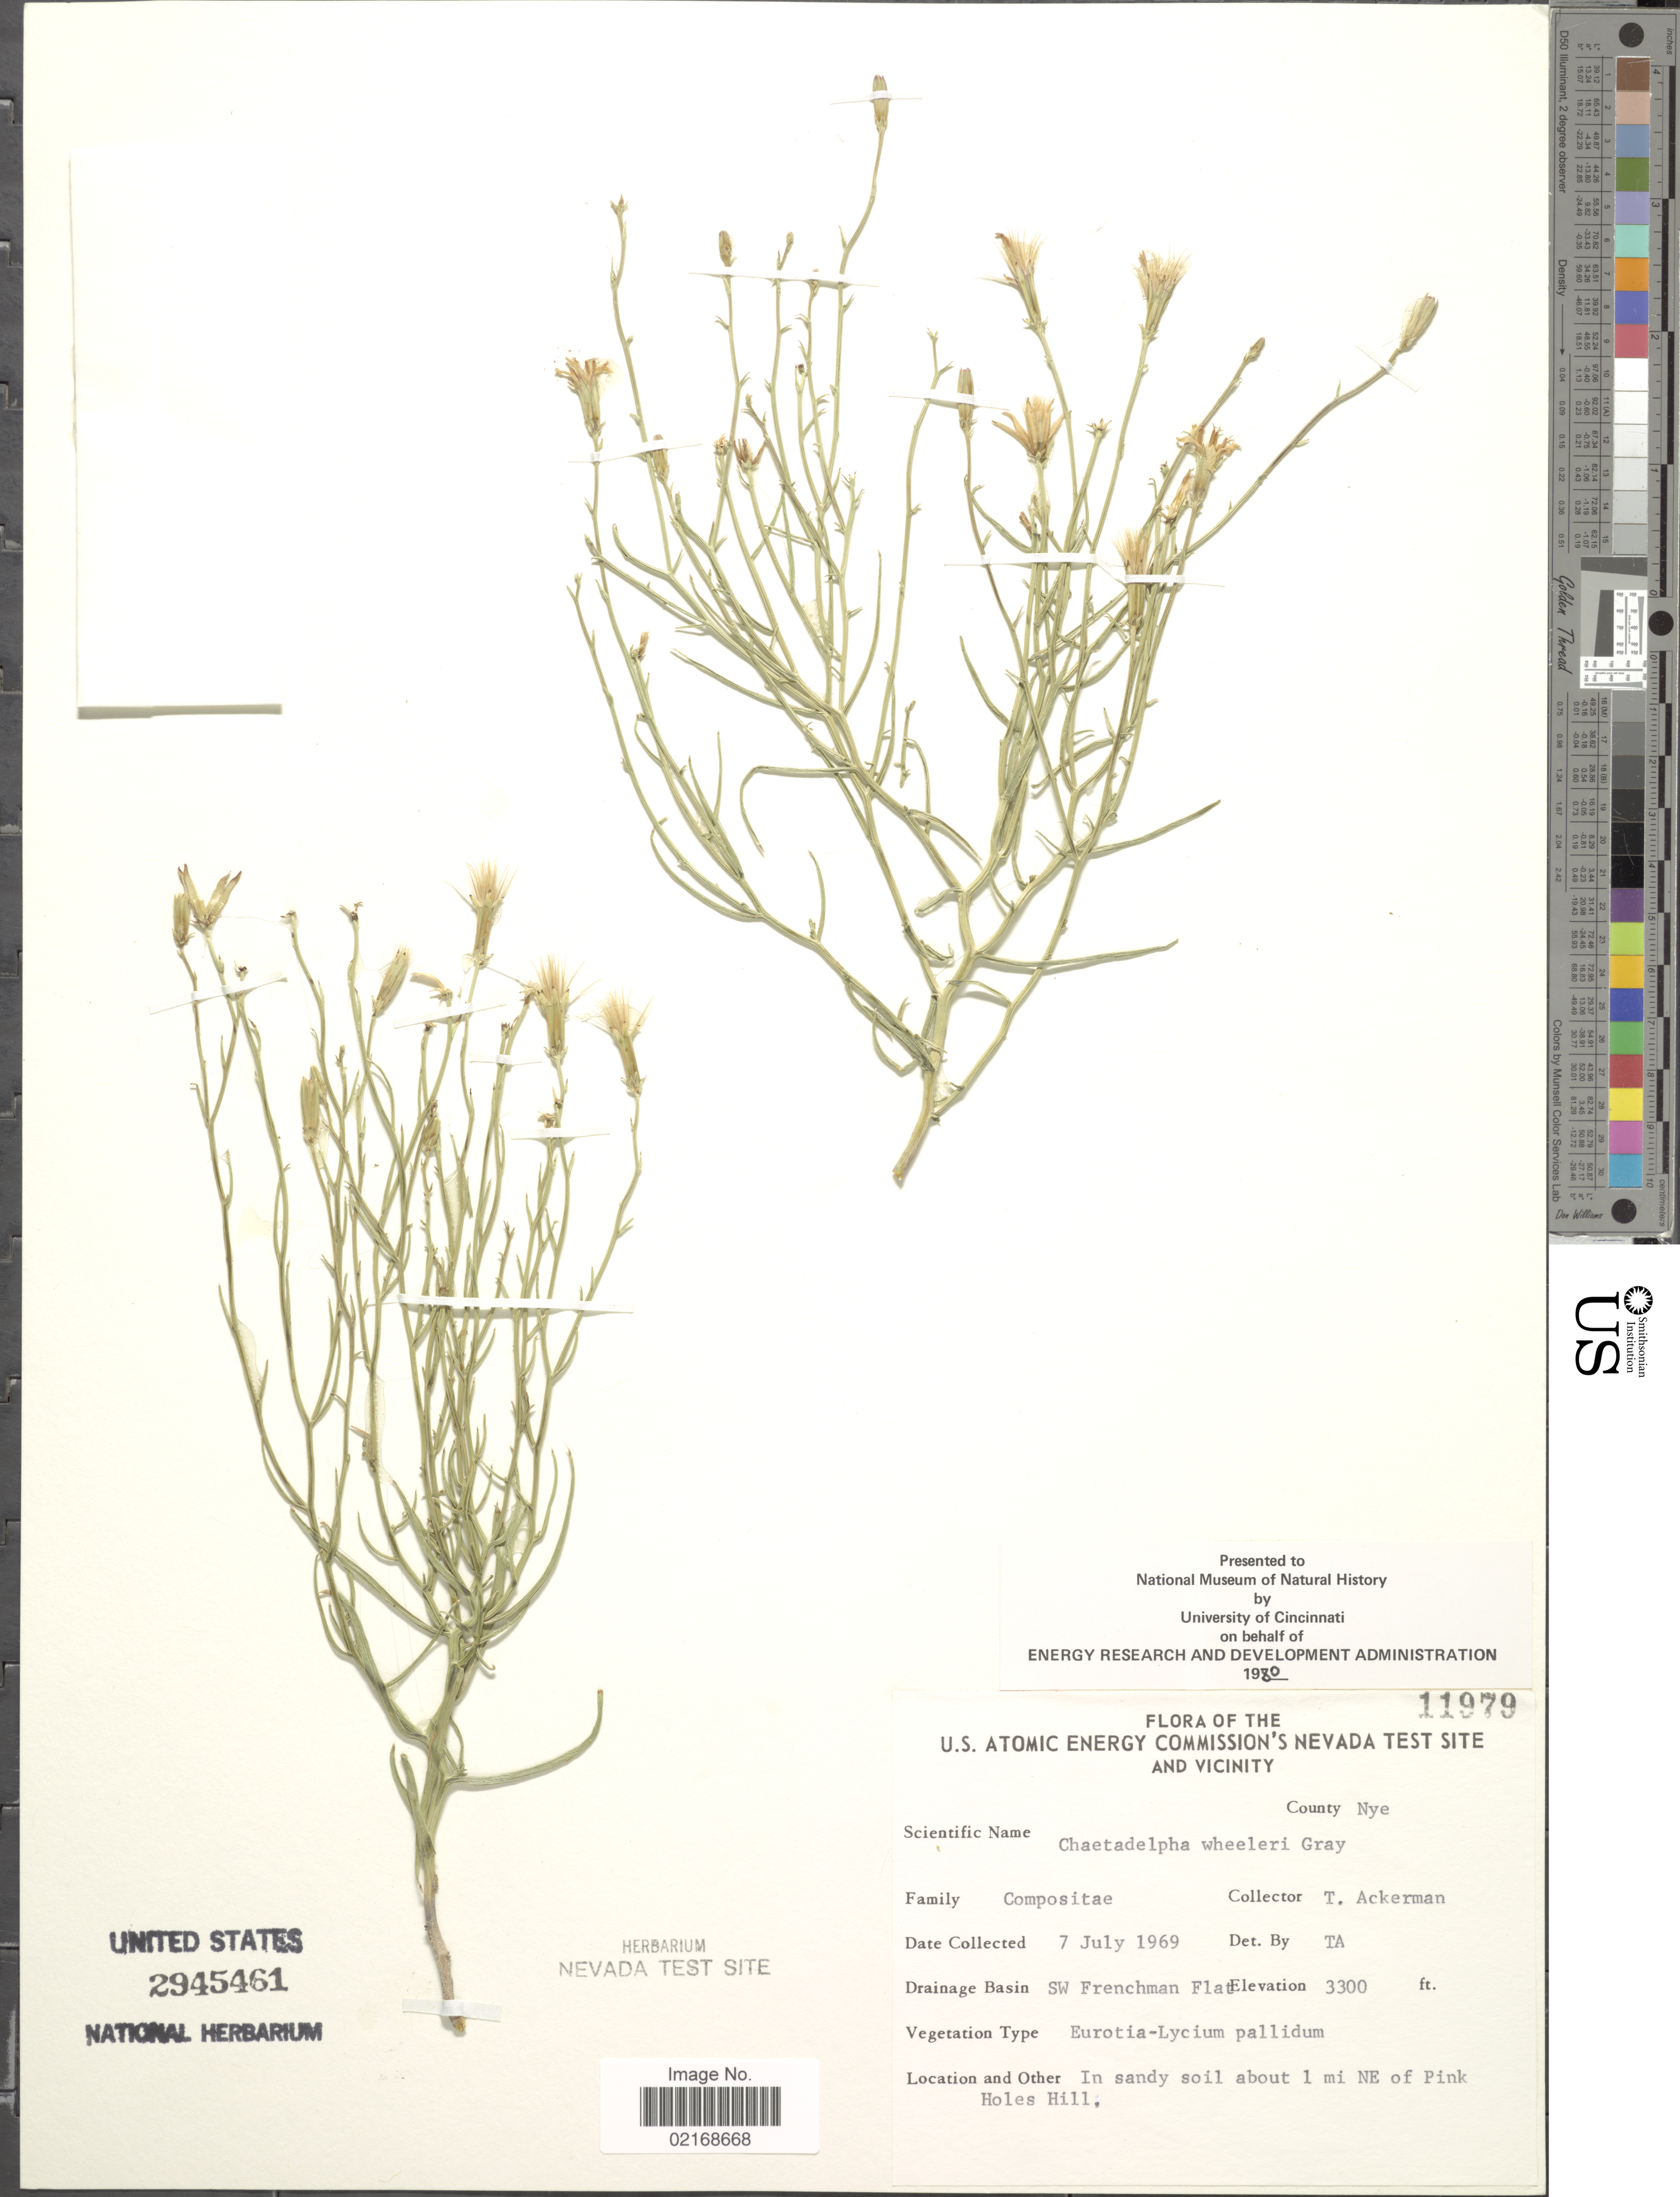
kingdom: Plantae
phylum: Tracheophyta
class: Magnoliopsida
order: Asterales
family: Asteraceae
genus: Chaetadelpha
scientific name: Chaetadelpha wheeleri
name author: A. Gray ex S. Watson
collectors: T. Ackerman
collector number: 11979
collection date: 1969-07-07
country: United States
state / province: Nevada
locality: U.S. Atomic Energy Commission's Nevada Test Site and Vicinity, Drainage Basin: SW Frenchman Flat, In sandy soil about 1 mi NE of Pink Holes Hill, County: Nye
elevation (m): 1006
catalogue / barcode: US 2945461